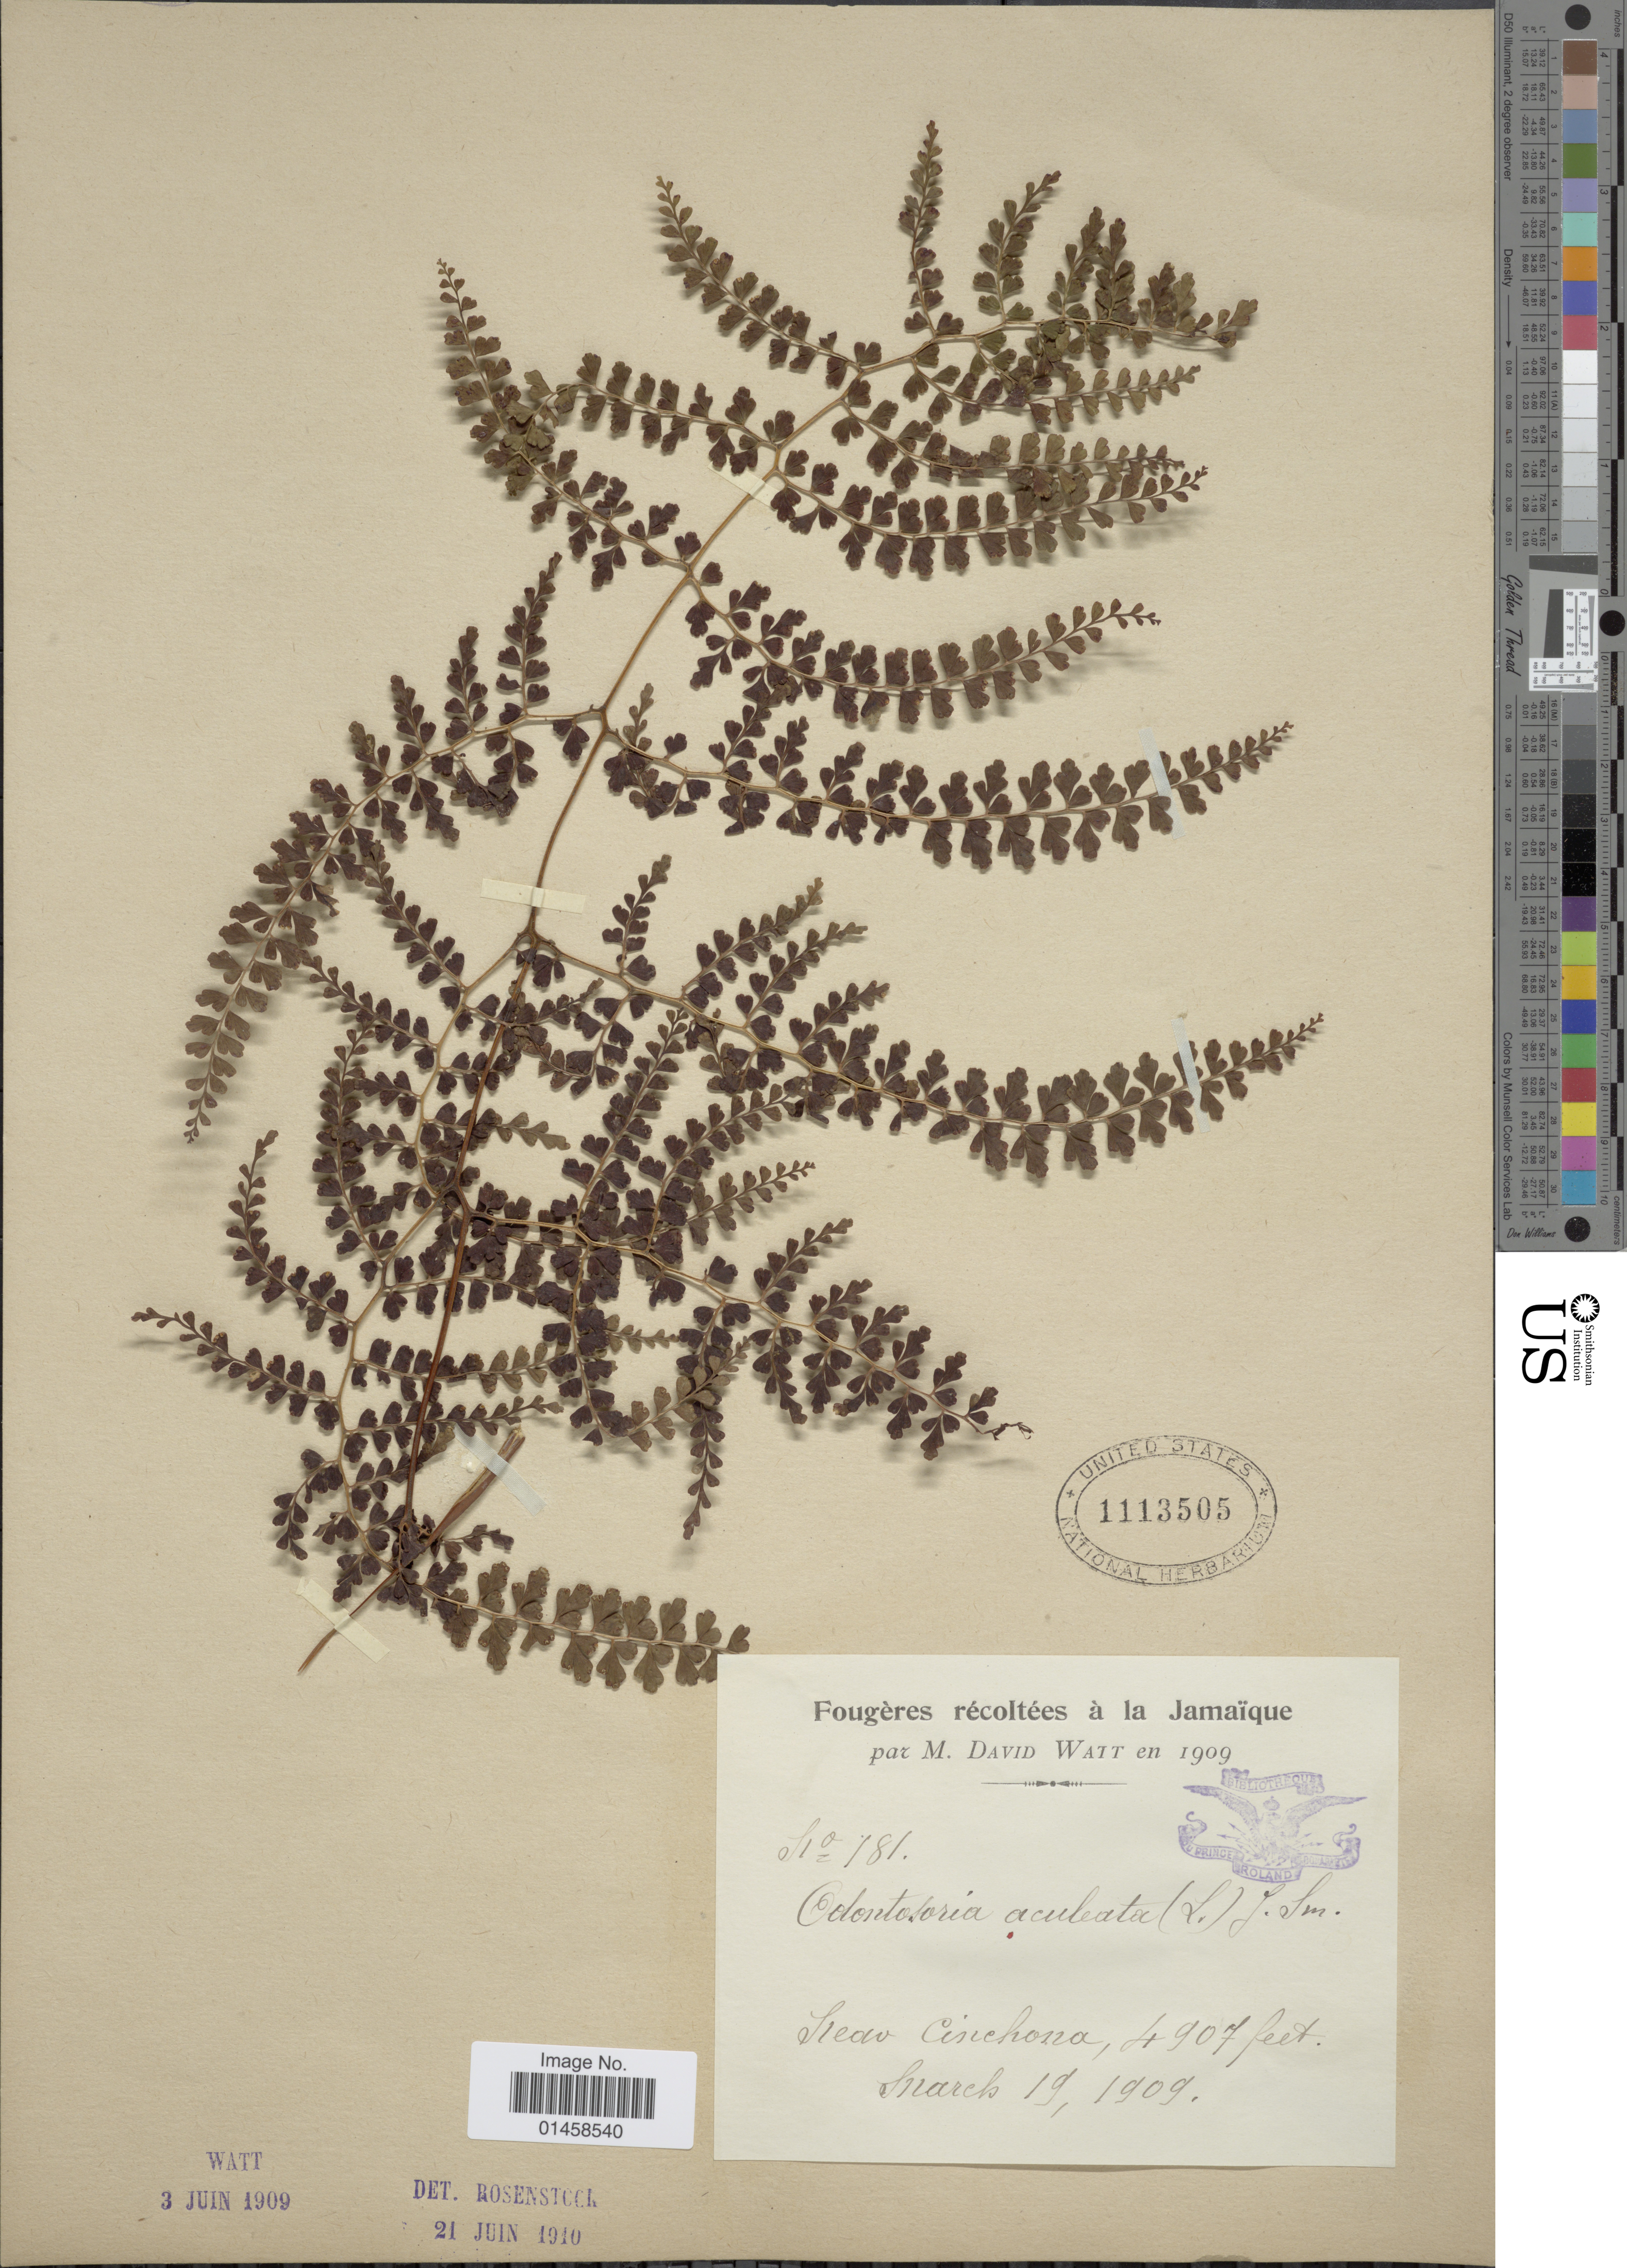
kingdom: Plantae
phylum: Tracheophyta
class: Polypodiopsida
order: Polypodiales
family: Lindsaeaceae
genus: Odontosoria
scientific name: Odontosoria jenmanii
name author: Maxon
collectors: David, M.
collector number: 181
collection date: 1909-03-19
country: Jamaica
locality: Near Cinchona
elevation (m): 1496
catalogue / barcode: US 1113505